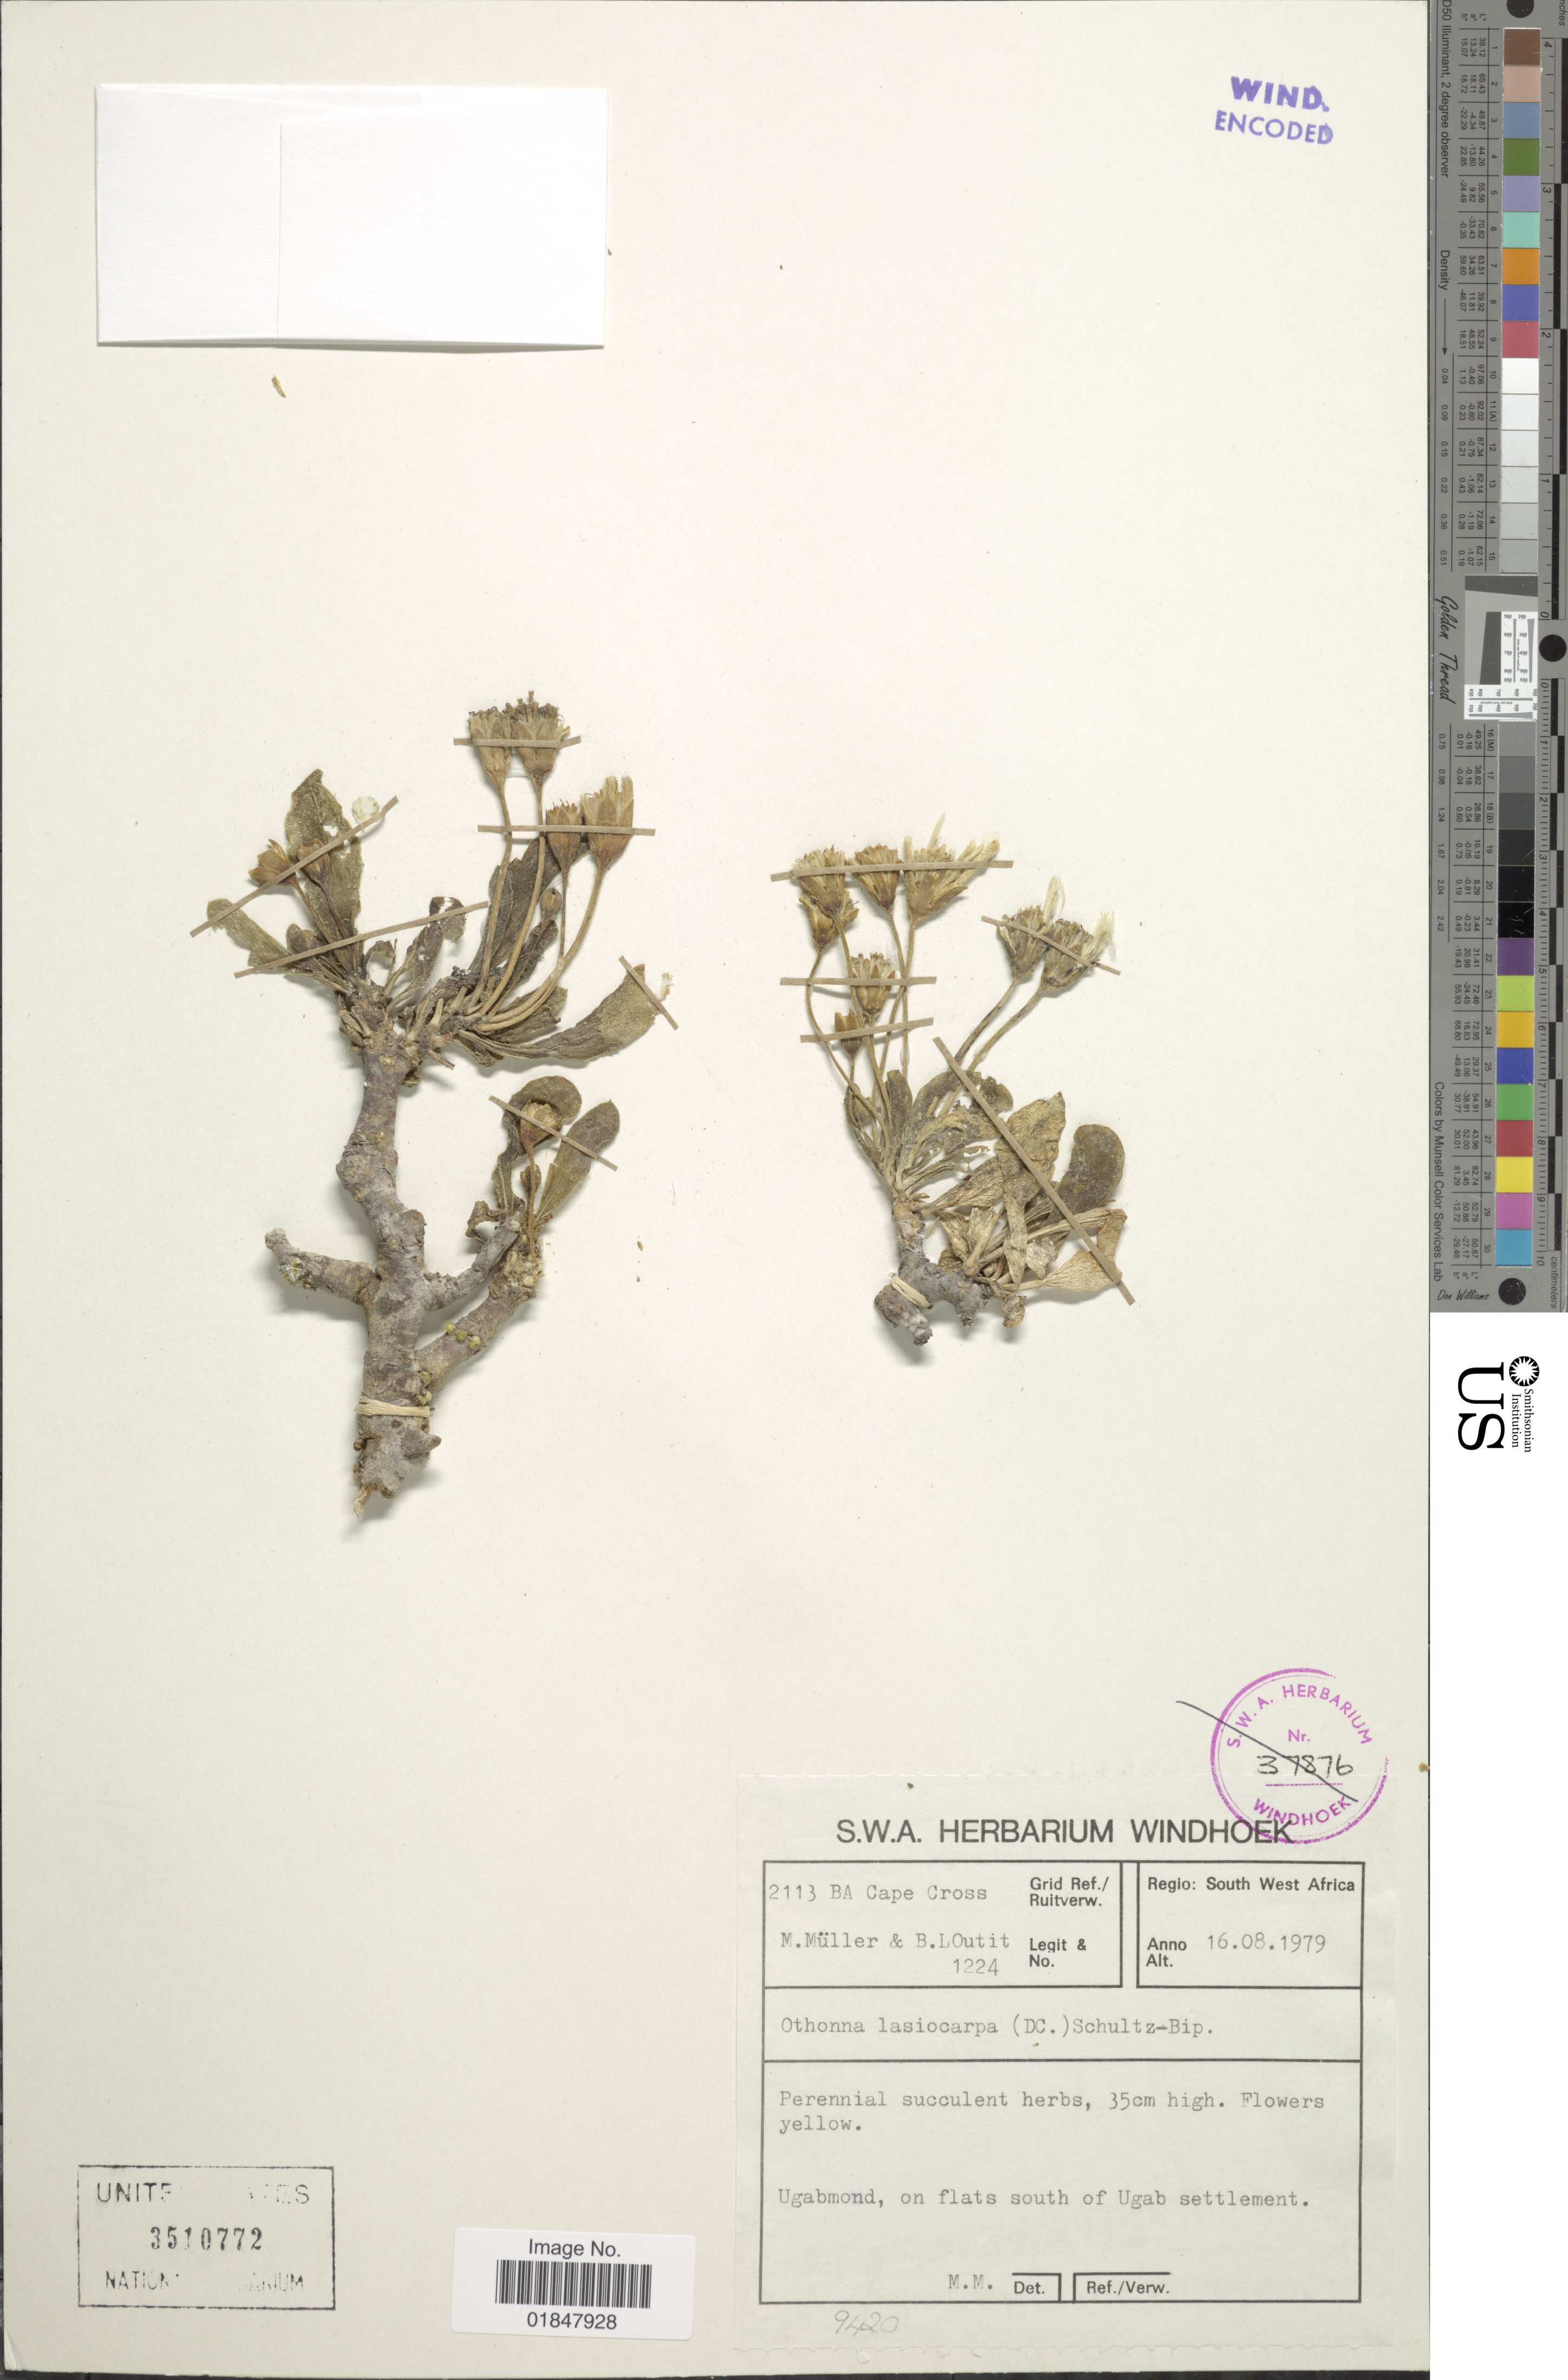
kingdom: Plantae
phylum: Tracheophyta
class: Magnoliopsida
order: Asterales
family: Asteraceae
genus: Othonna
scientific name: Othonna lasiocarpa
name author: (DC.) Sch. Bip.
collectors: M. Muller & B. Loutit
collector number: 1224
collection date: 1979-08-16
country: Namibia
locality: South West Africa, Ugabmond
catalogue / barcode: US 3510772